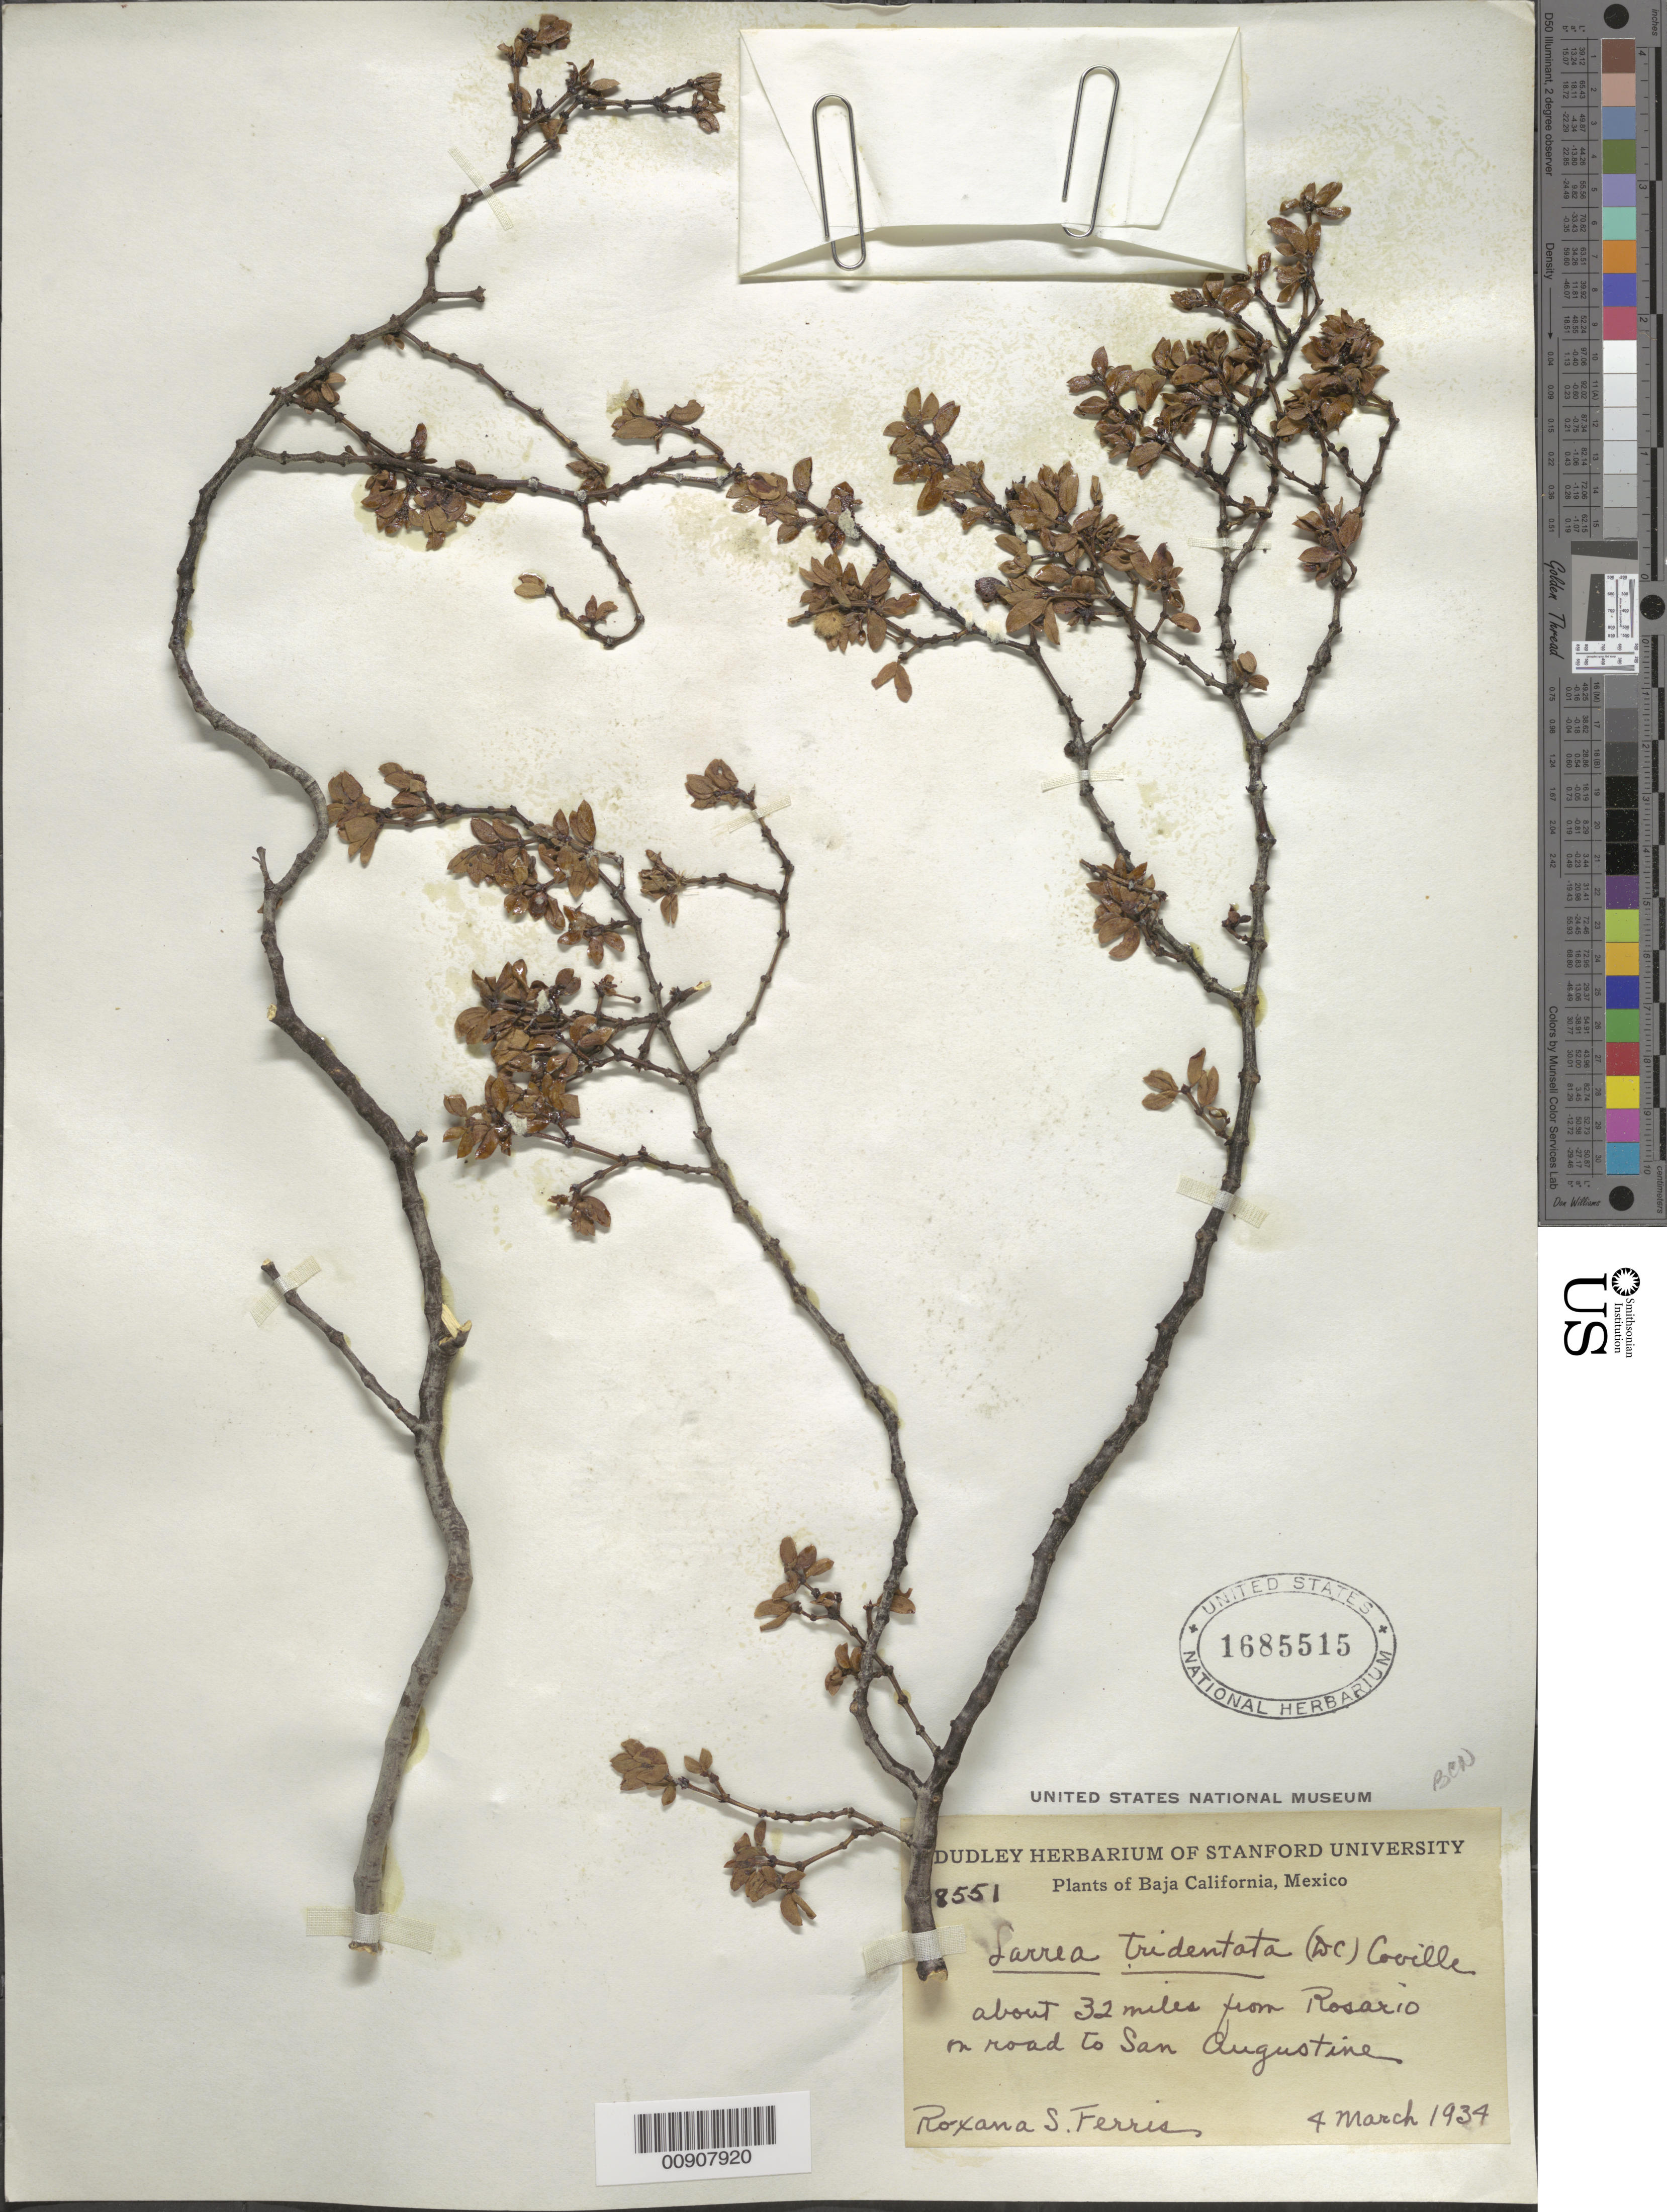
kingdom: Plantae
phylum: Tracheophyta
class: Magnoliopsida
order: Zygophyllales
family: Zygophyllaceae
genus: Larrea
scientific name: Larrea tridentata var. tridentata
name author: (Sessé & Moc. ex DC.) Coville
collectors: R. S. Ferris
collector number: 8551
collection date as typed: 04 Mar 1934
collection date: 1934-03-04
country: Mexico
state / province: Baja California Norte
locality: About 32 miles from Rosario on road to San Augustine. Baja California.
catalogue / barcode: US 1685515